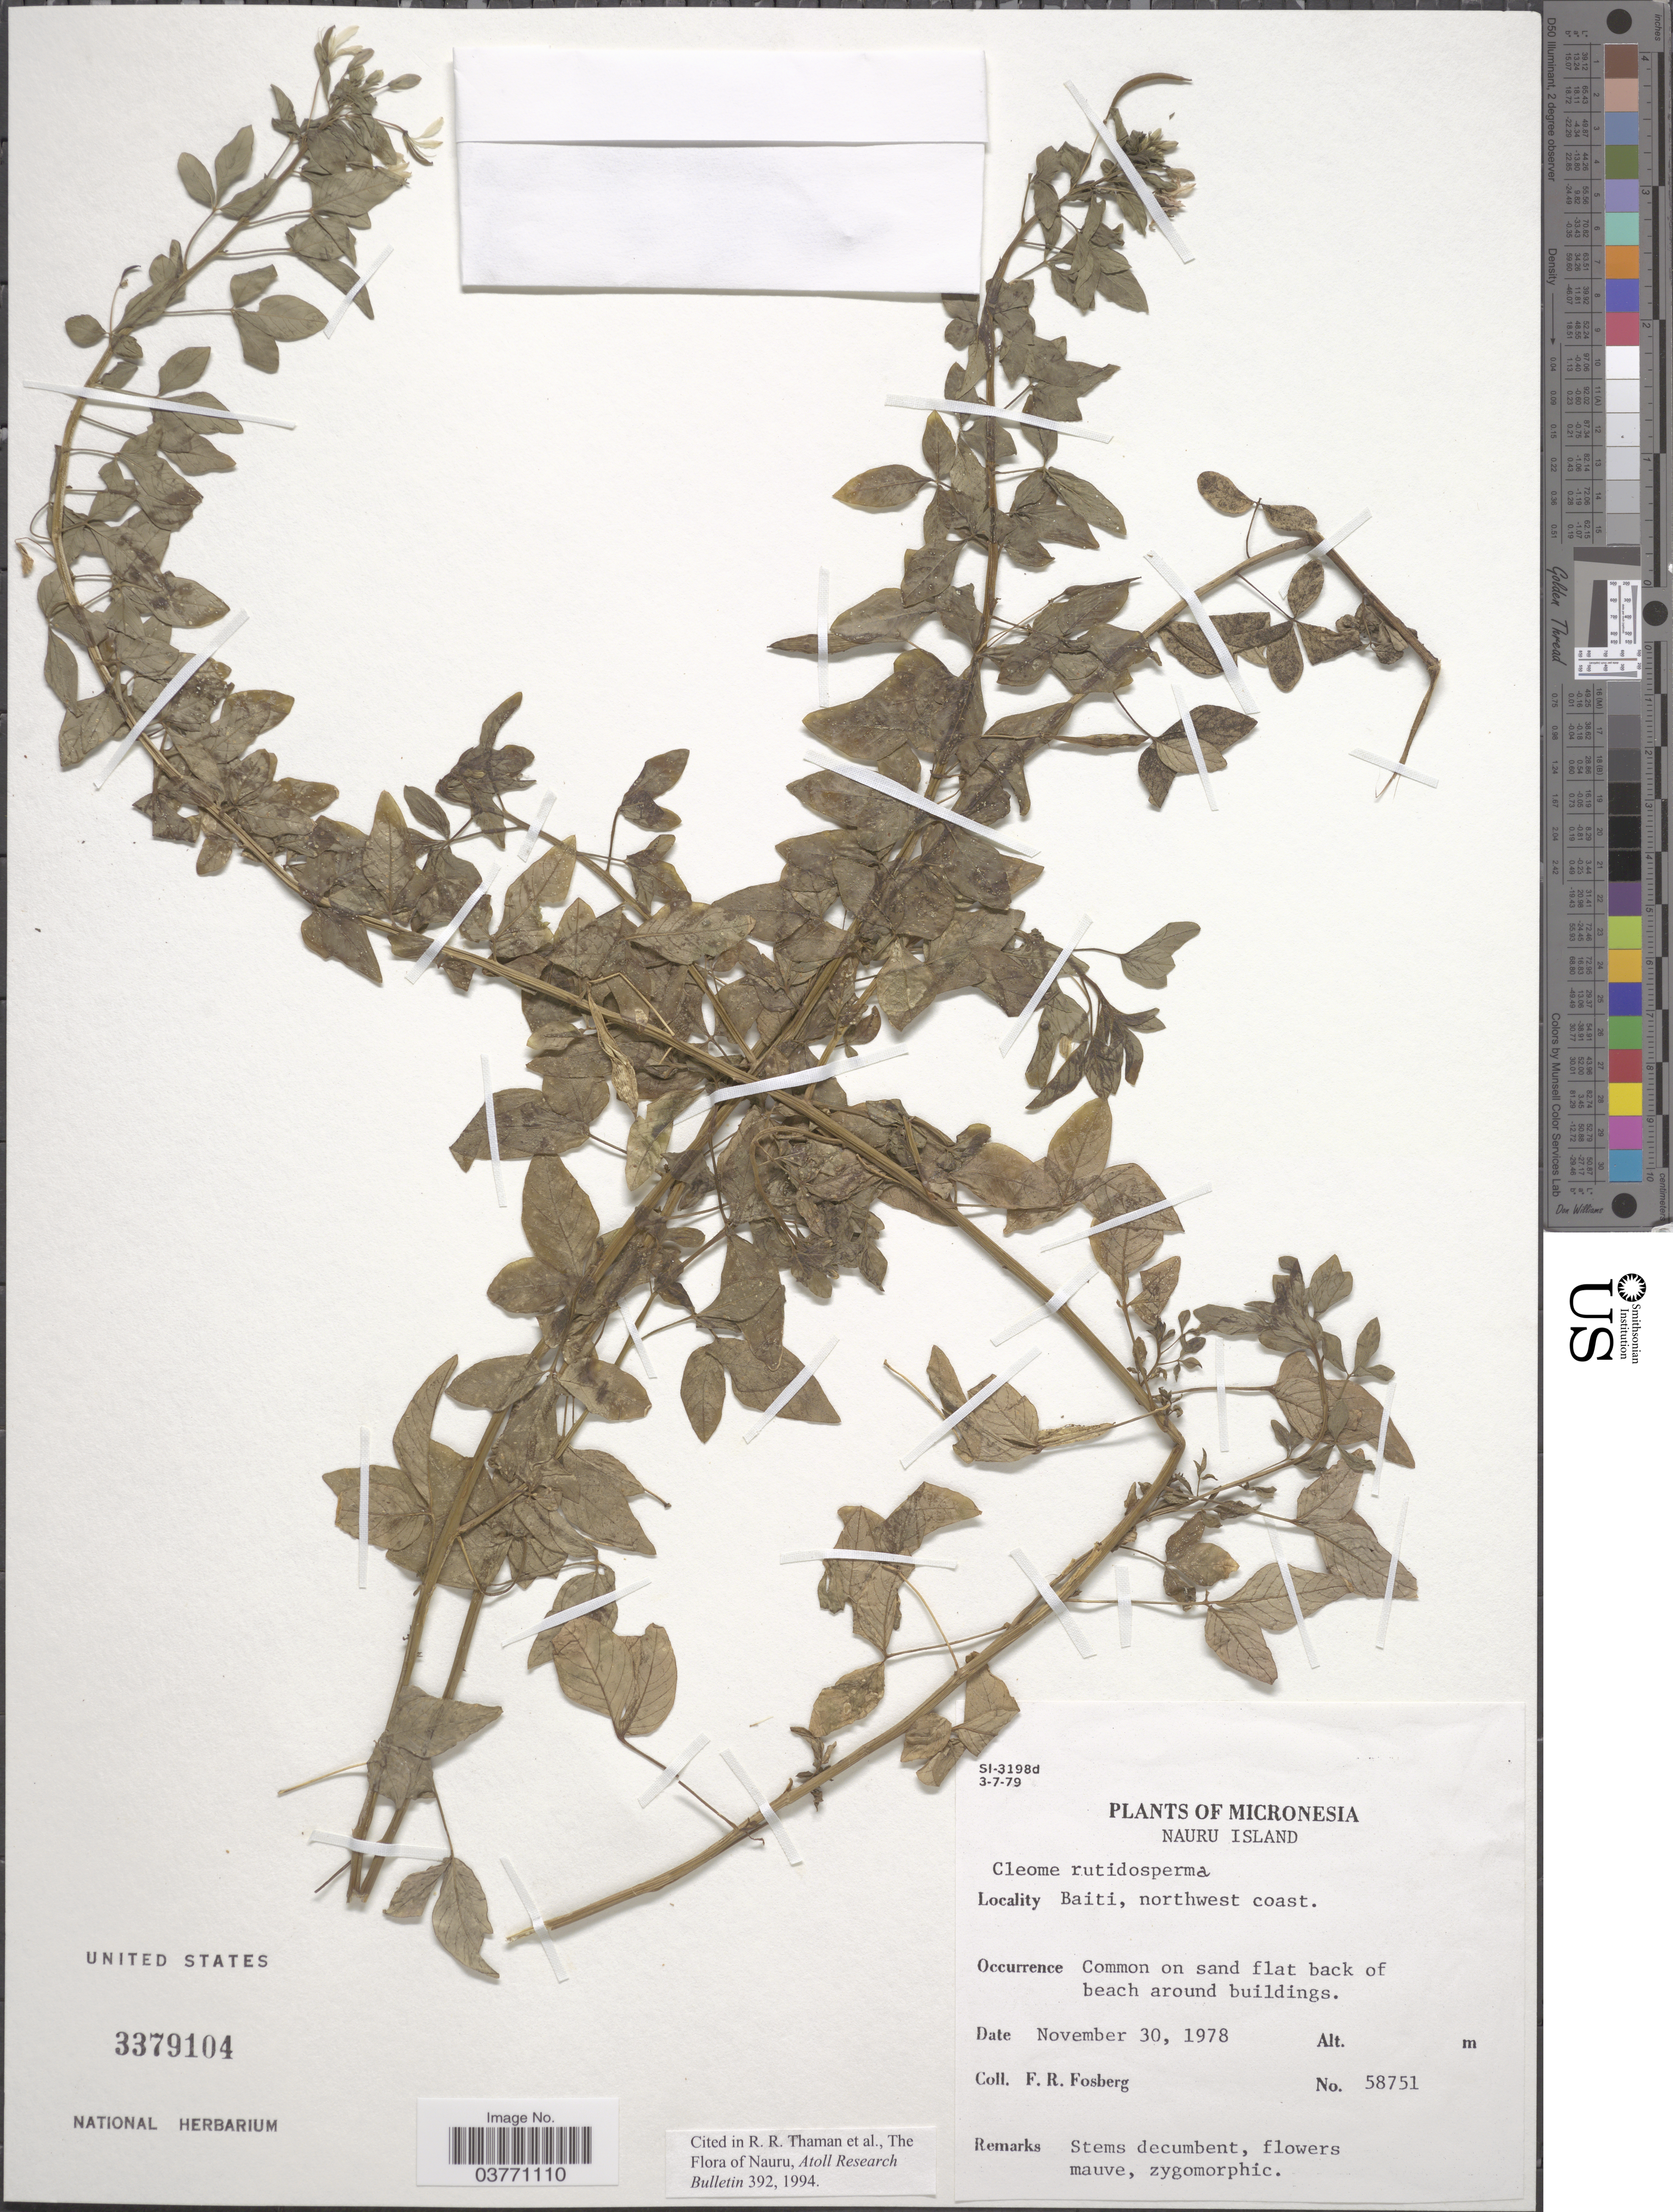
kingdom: Plantae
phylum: Tracheophyta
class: Magnoliopsida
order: Brassicales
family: Cleomaceae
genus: Sieruela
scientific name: Sieruela rutidosperma var. rutidosperma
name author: (DC.) Roalson & J.C. Hall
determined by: Wagner, W. L., (BOT), Smithsonian Institution - National Museum of Natural History (UNITED STATES)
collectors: F. R. Fosberg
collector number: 58751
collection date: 1978-11-30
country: Micronesia, Federated States of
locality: Micronesia. Nauru Island. Baiti, northwest coast.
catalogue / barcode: US 3379104